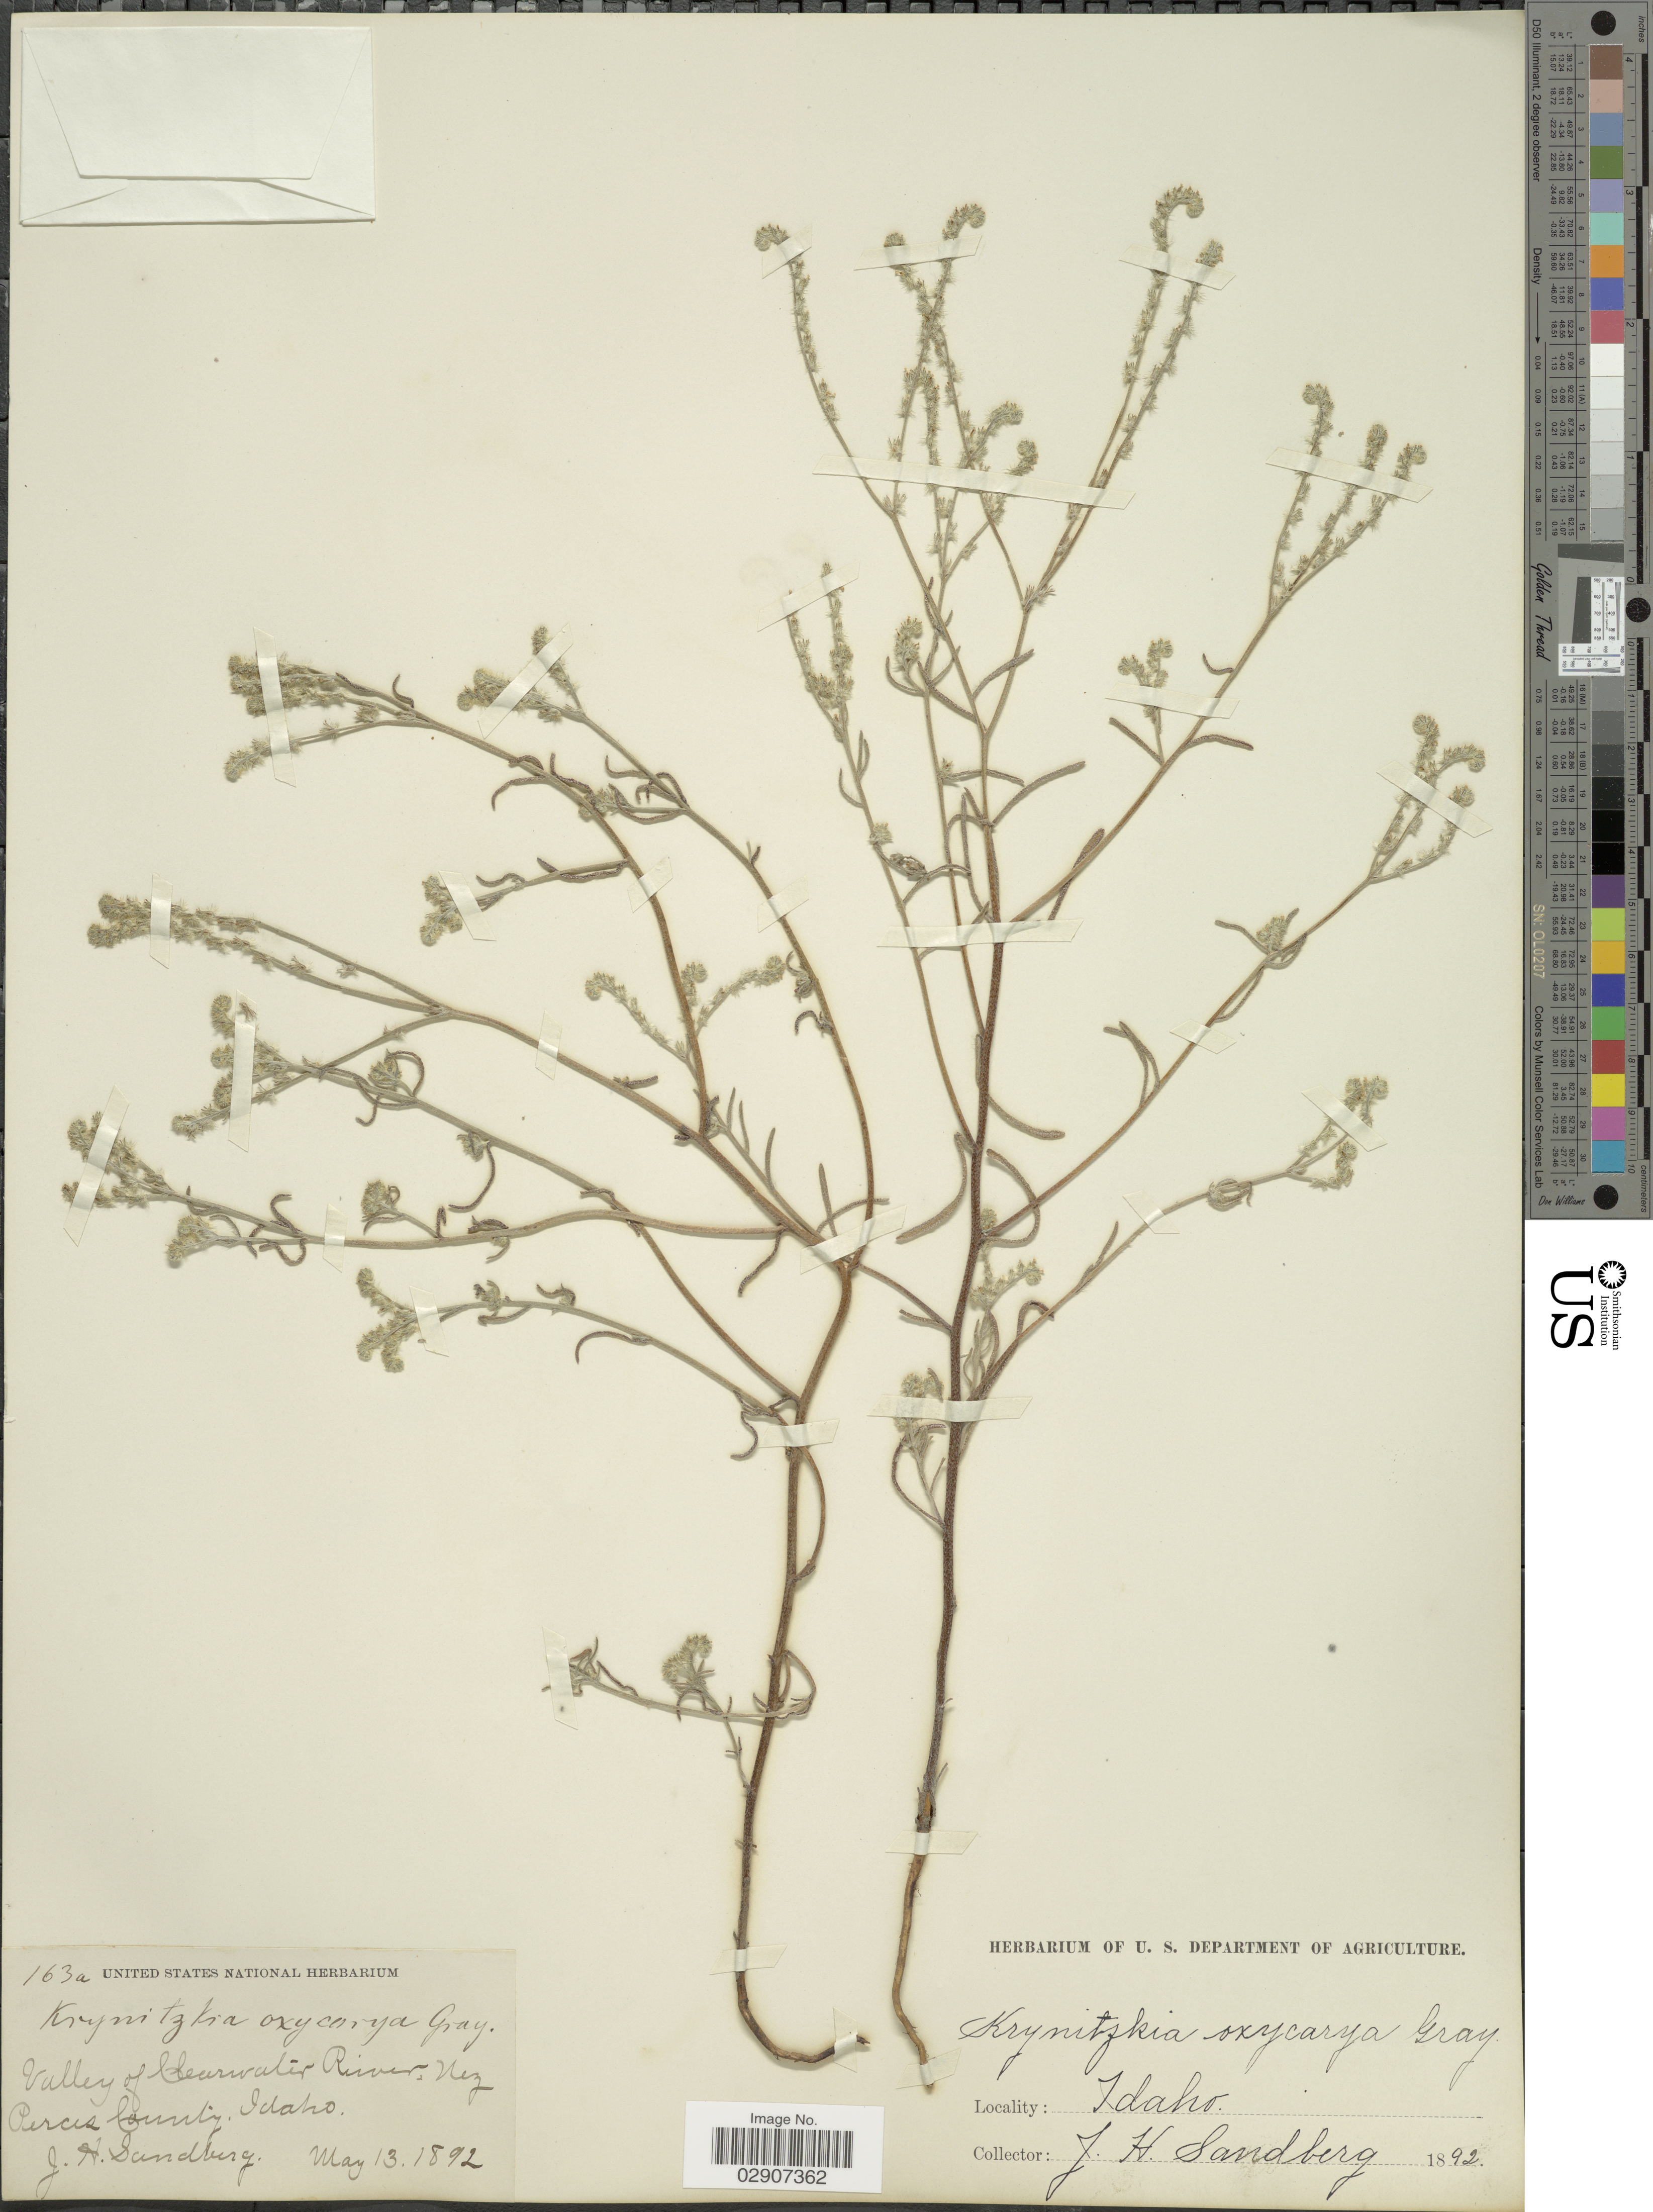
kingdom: Plantae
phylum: Tracheophyta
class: Magnoliopsida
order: Boraginales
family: Boraginaceae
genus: Cryptantha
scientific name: Cryptantha flaccida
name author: (Douglas ex Lehm.) Greene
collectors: J. H. Sandberg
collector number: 163a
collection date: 1892-05-13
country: United States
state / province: Idaho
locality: Valley of Clearwater River, Nez Perces County.